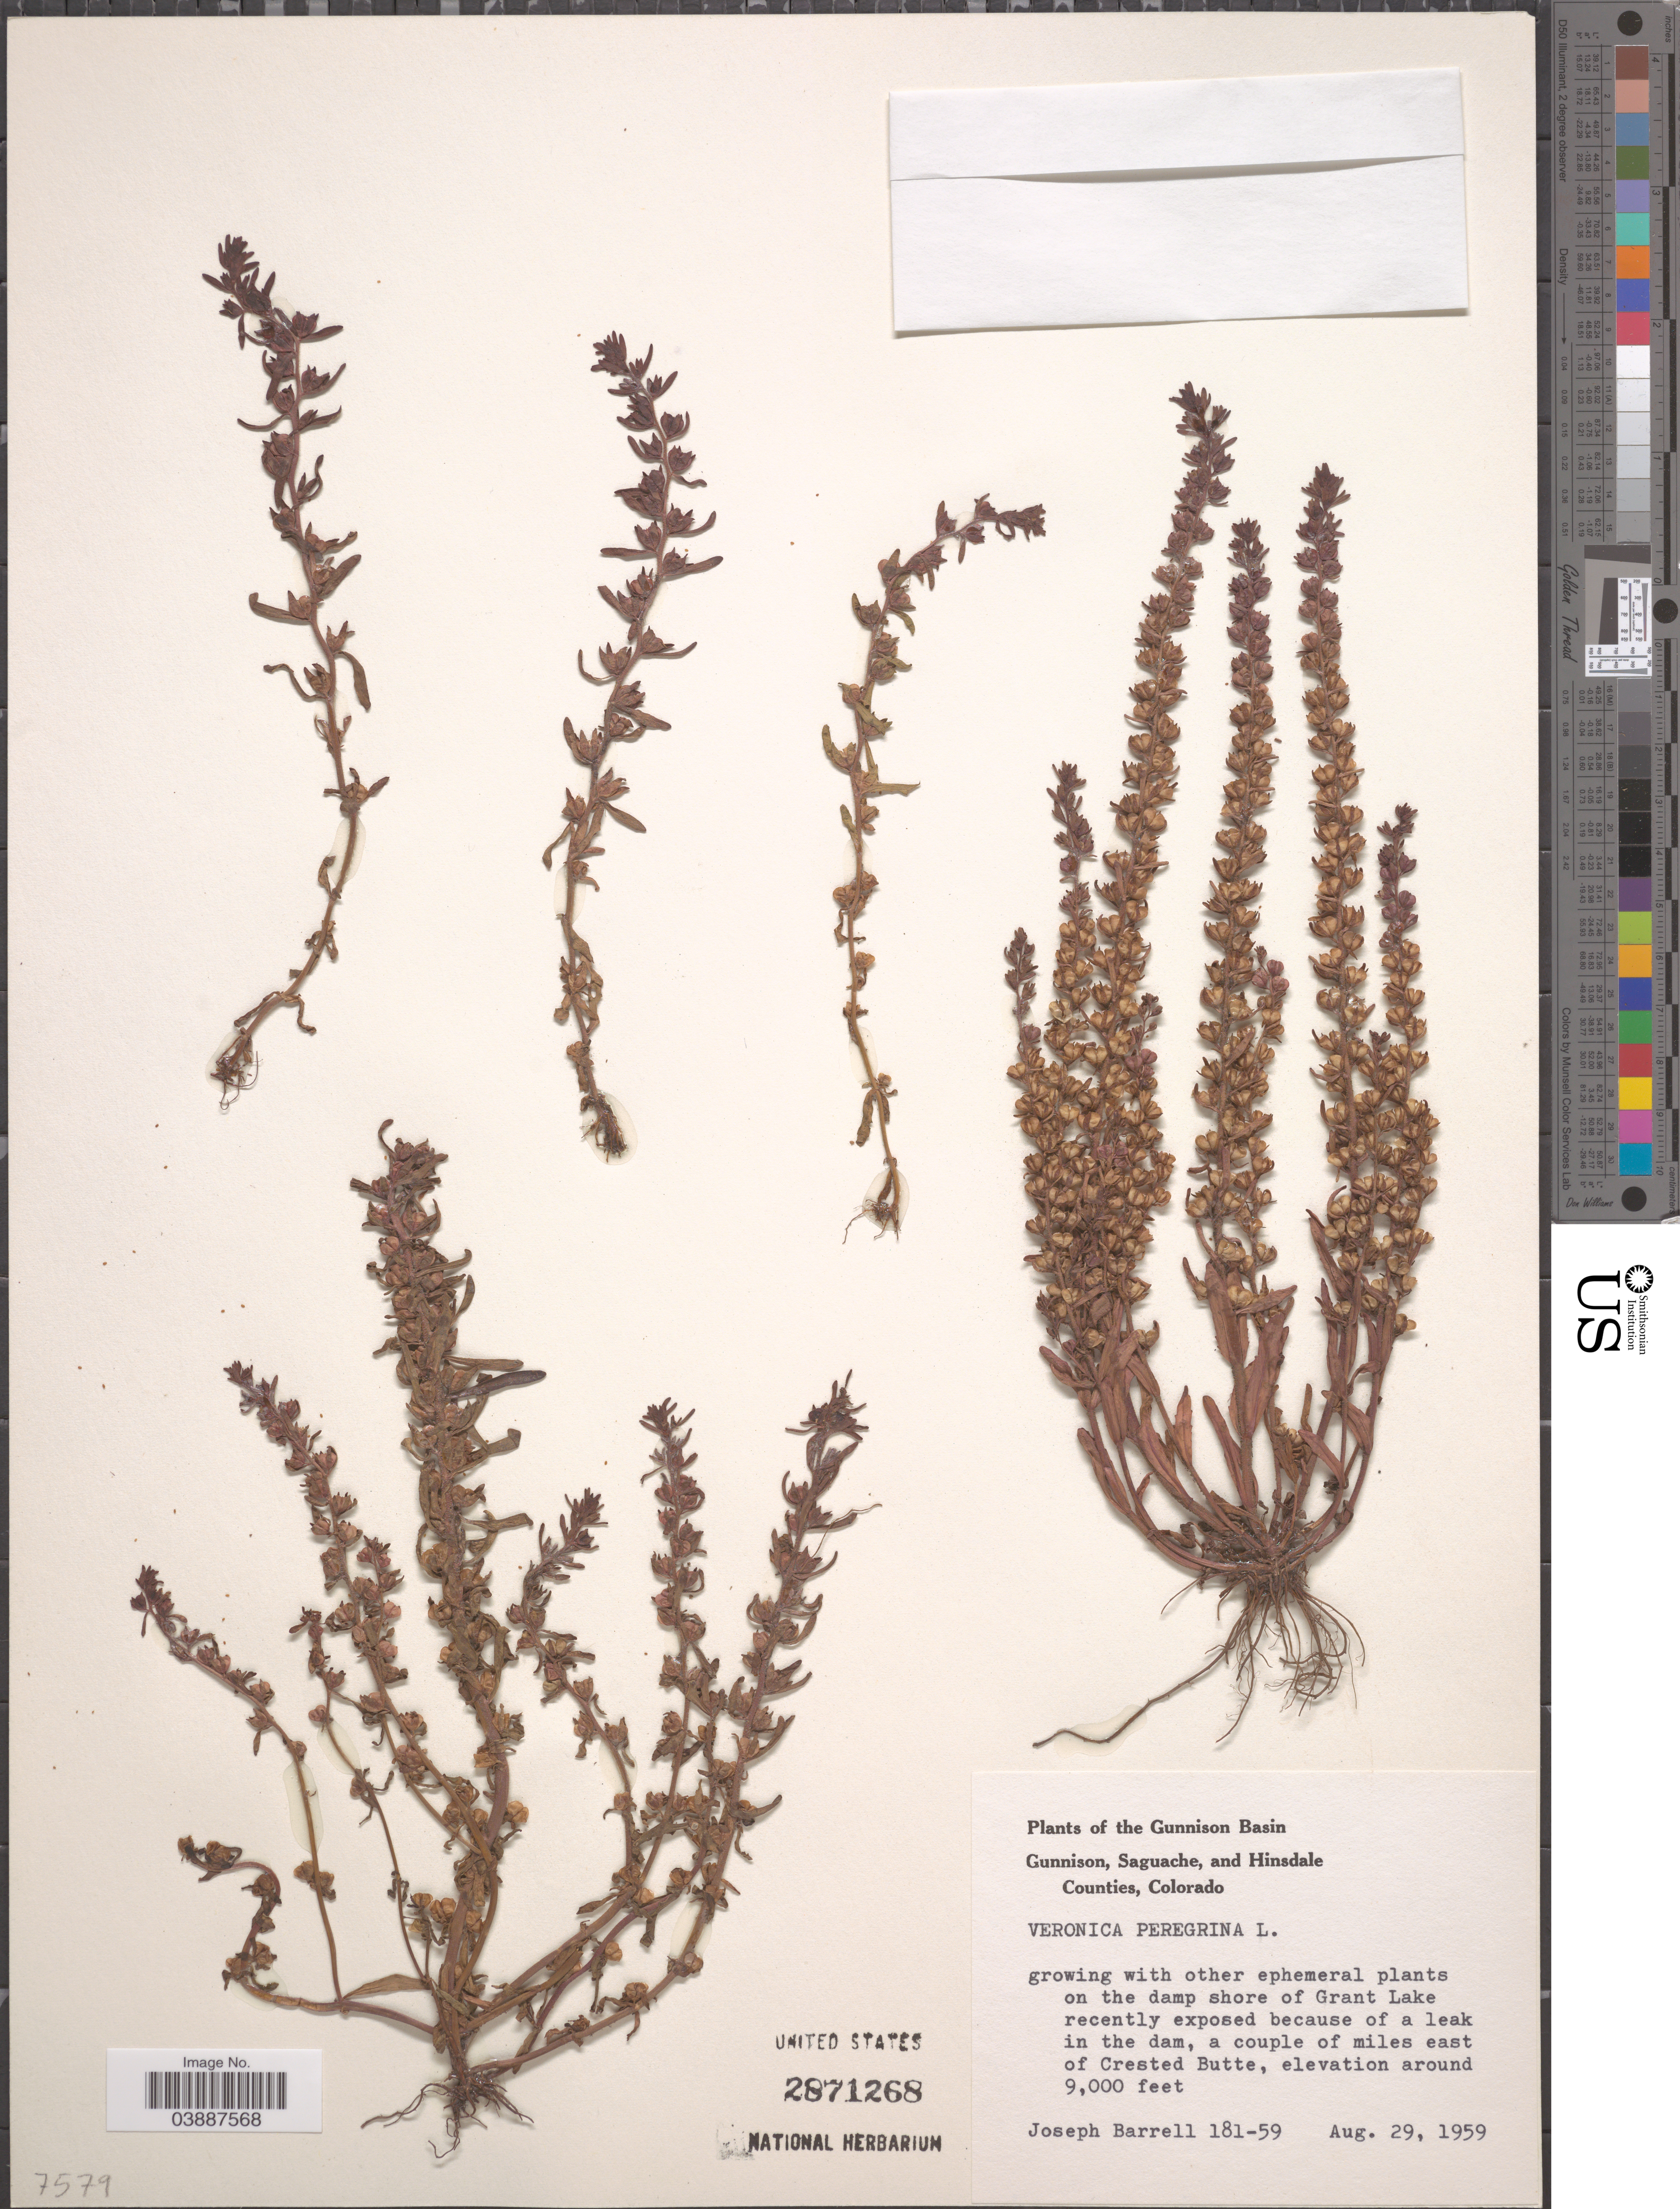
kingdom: Plantae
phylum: Tracheophyta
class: Magnoliopsida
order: Lamiales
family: Plantaginaceae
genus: Veronica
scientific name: Veronica peregrina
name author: L.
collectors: J. Barrell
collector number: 181-59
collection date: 1959-08-29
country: United States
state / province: Colorado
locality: The Gunnison Basin. On the damp shore of Grant Lake recently exposed because of a leak in the dam, a couple of miles east of Crested Butte.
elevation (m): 2743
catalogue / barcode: US 2871268